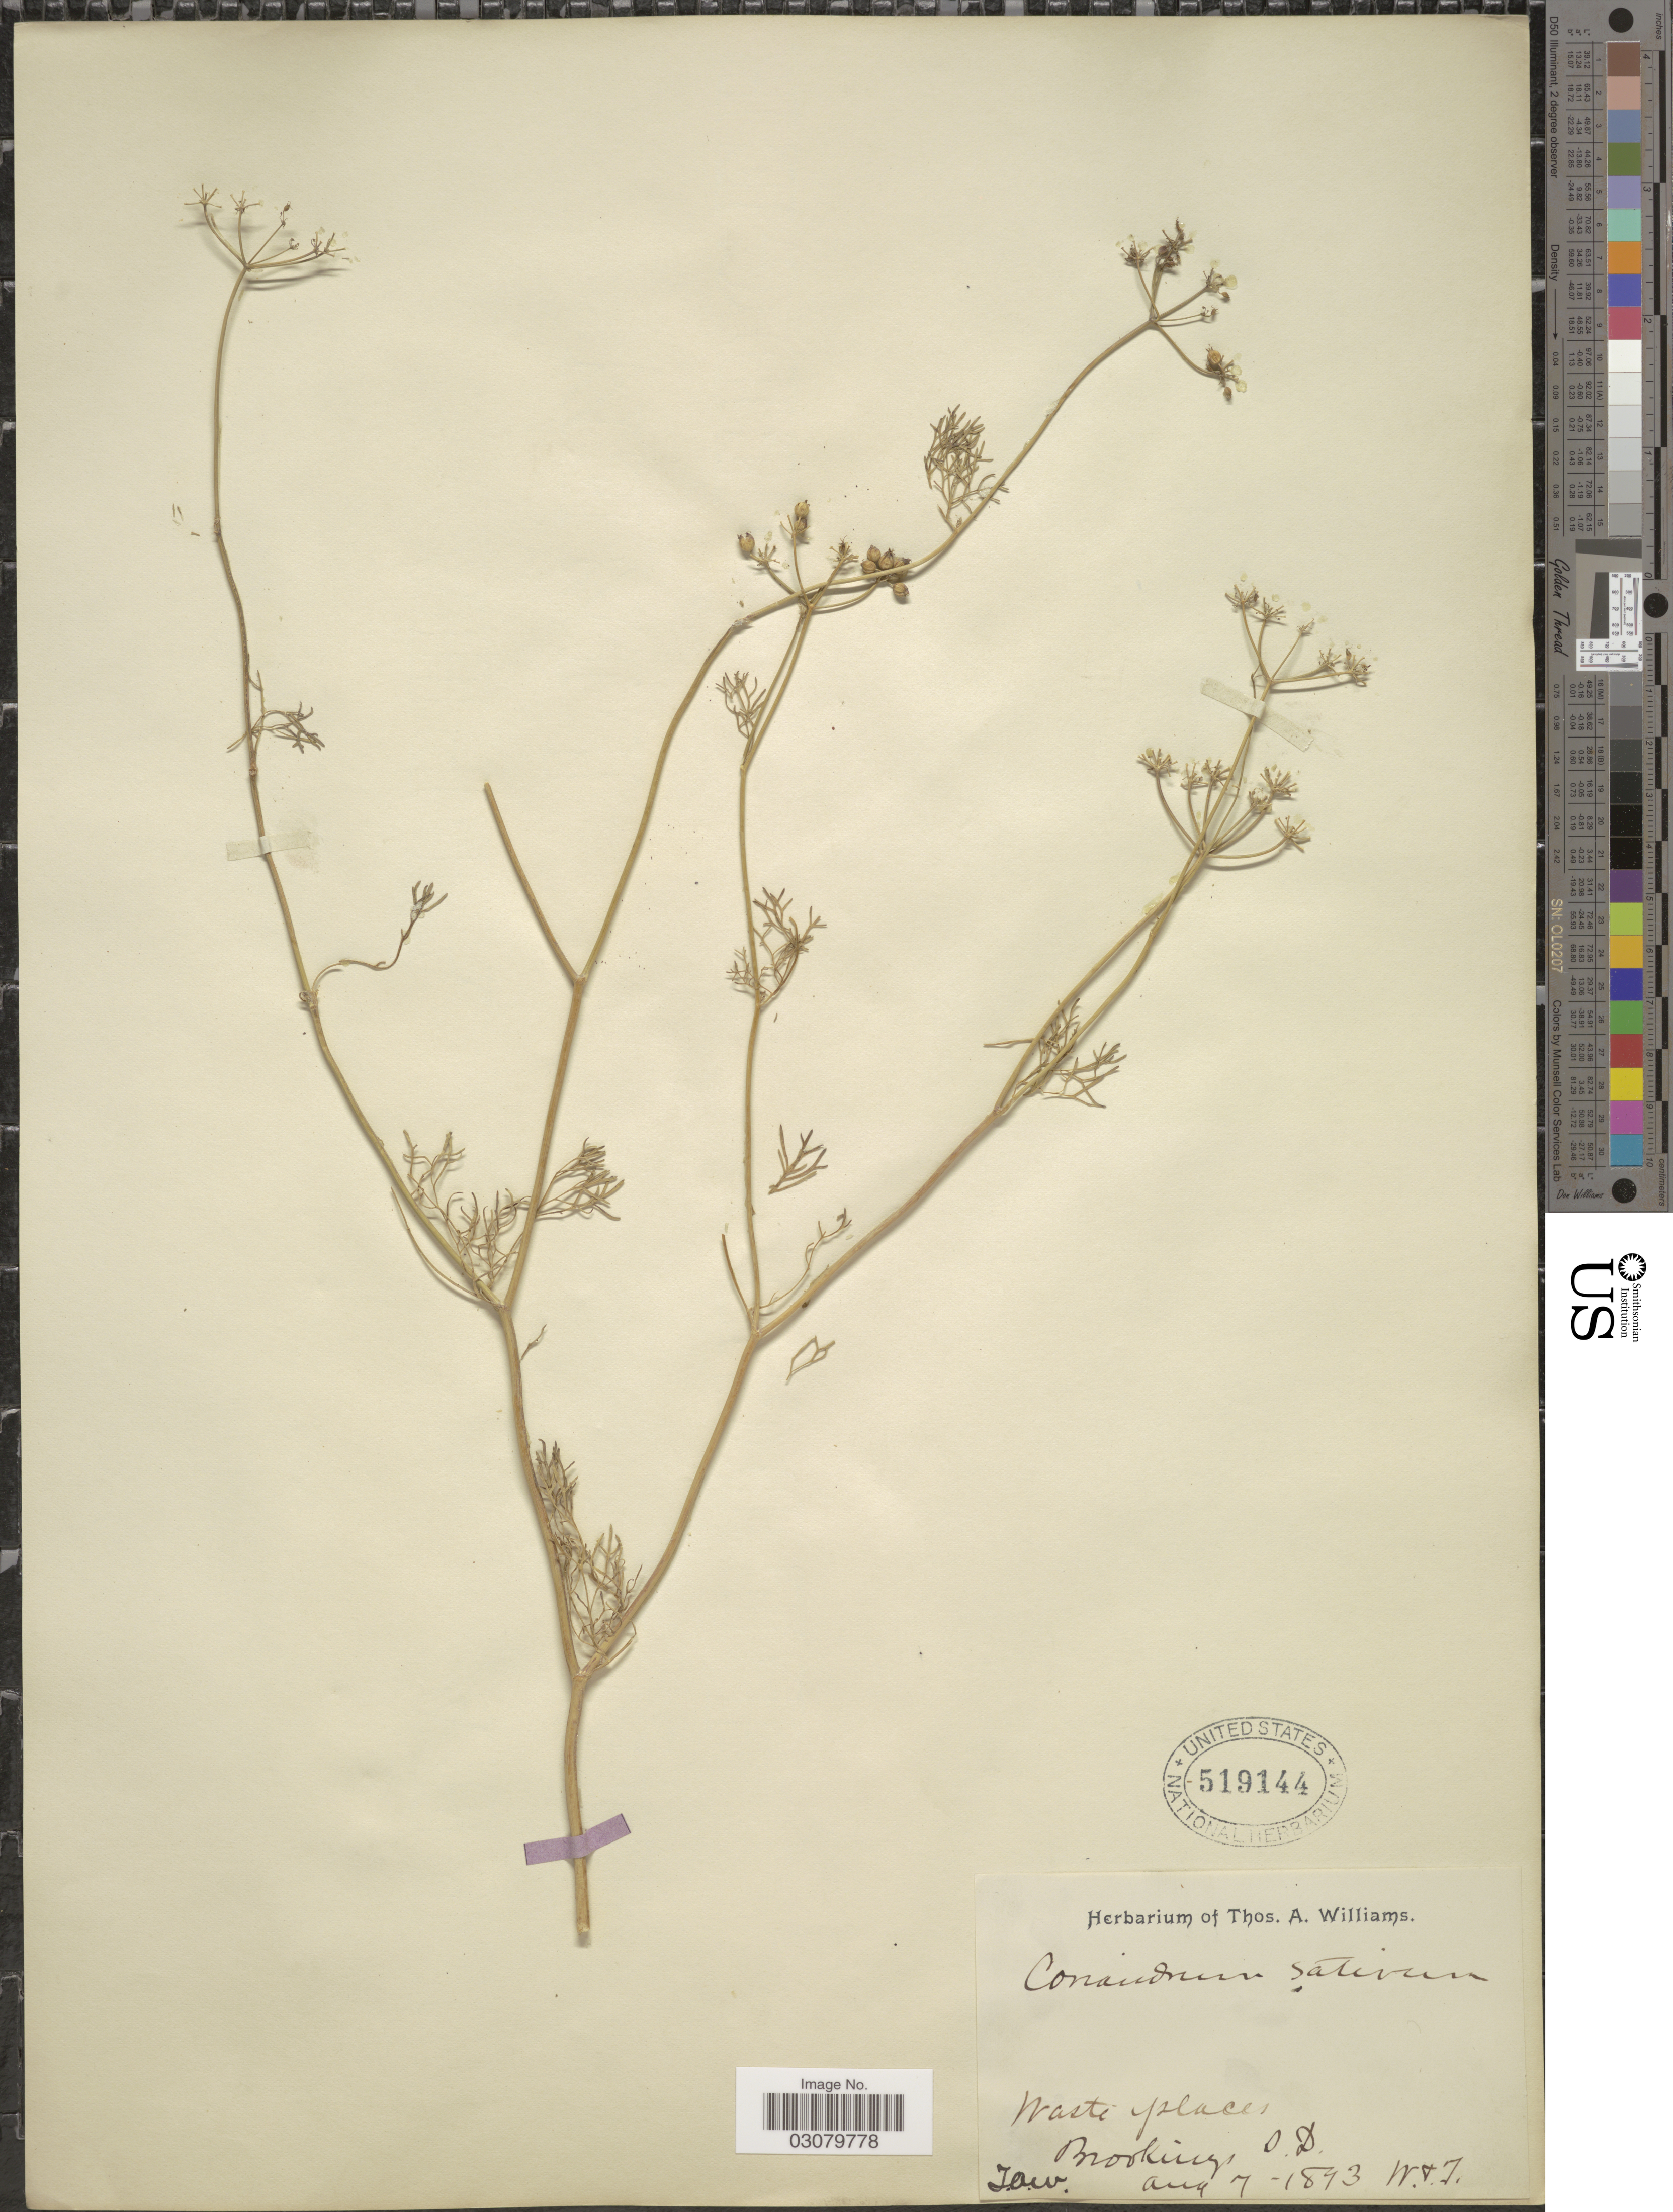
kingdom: Plantae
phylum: Tracheophyta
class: Magnoliopsida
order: Apiales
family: Apiaceae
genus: Coriandrum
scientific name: Coriandrum sativum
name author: L.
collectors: T. A. Williams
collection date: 1893-08-07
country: United States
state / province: South Dakota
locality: Waste places, Brookings.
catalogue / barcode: US 519144